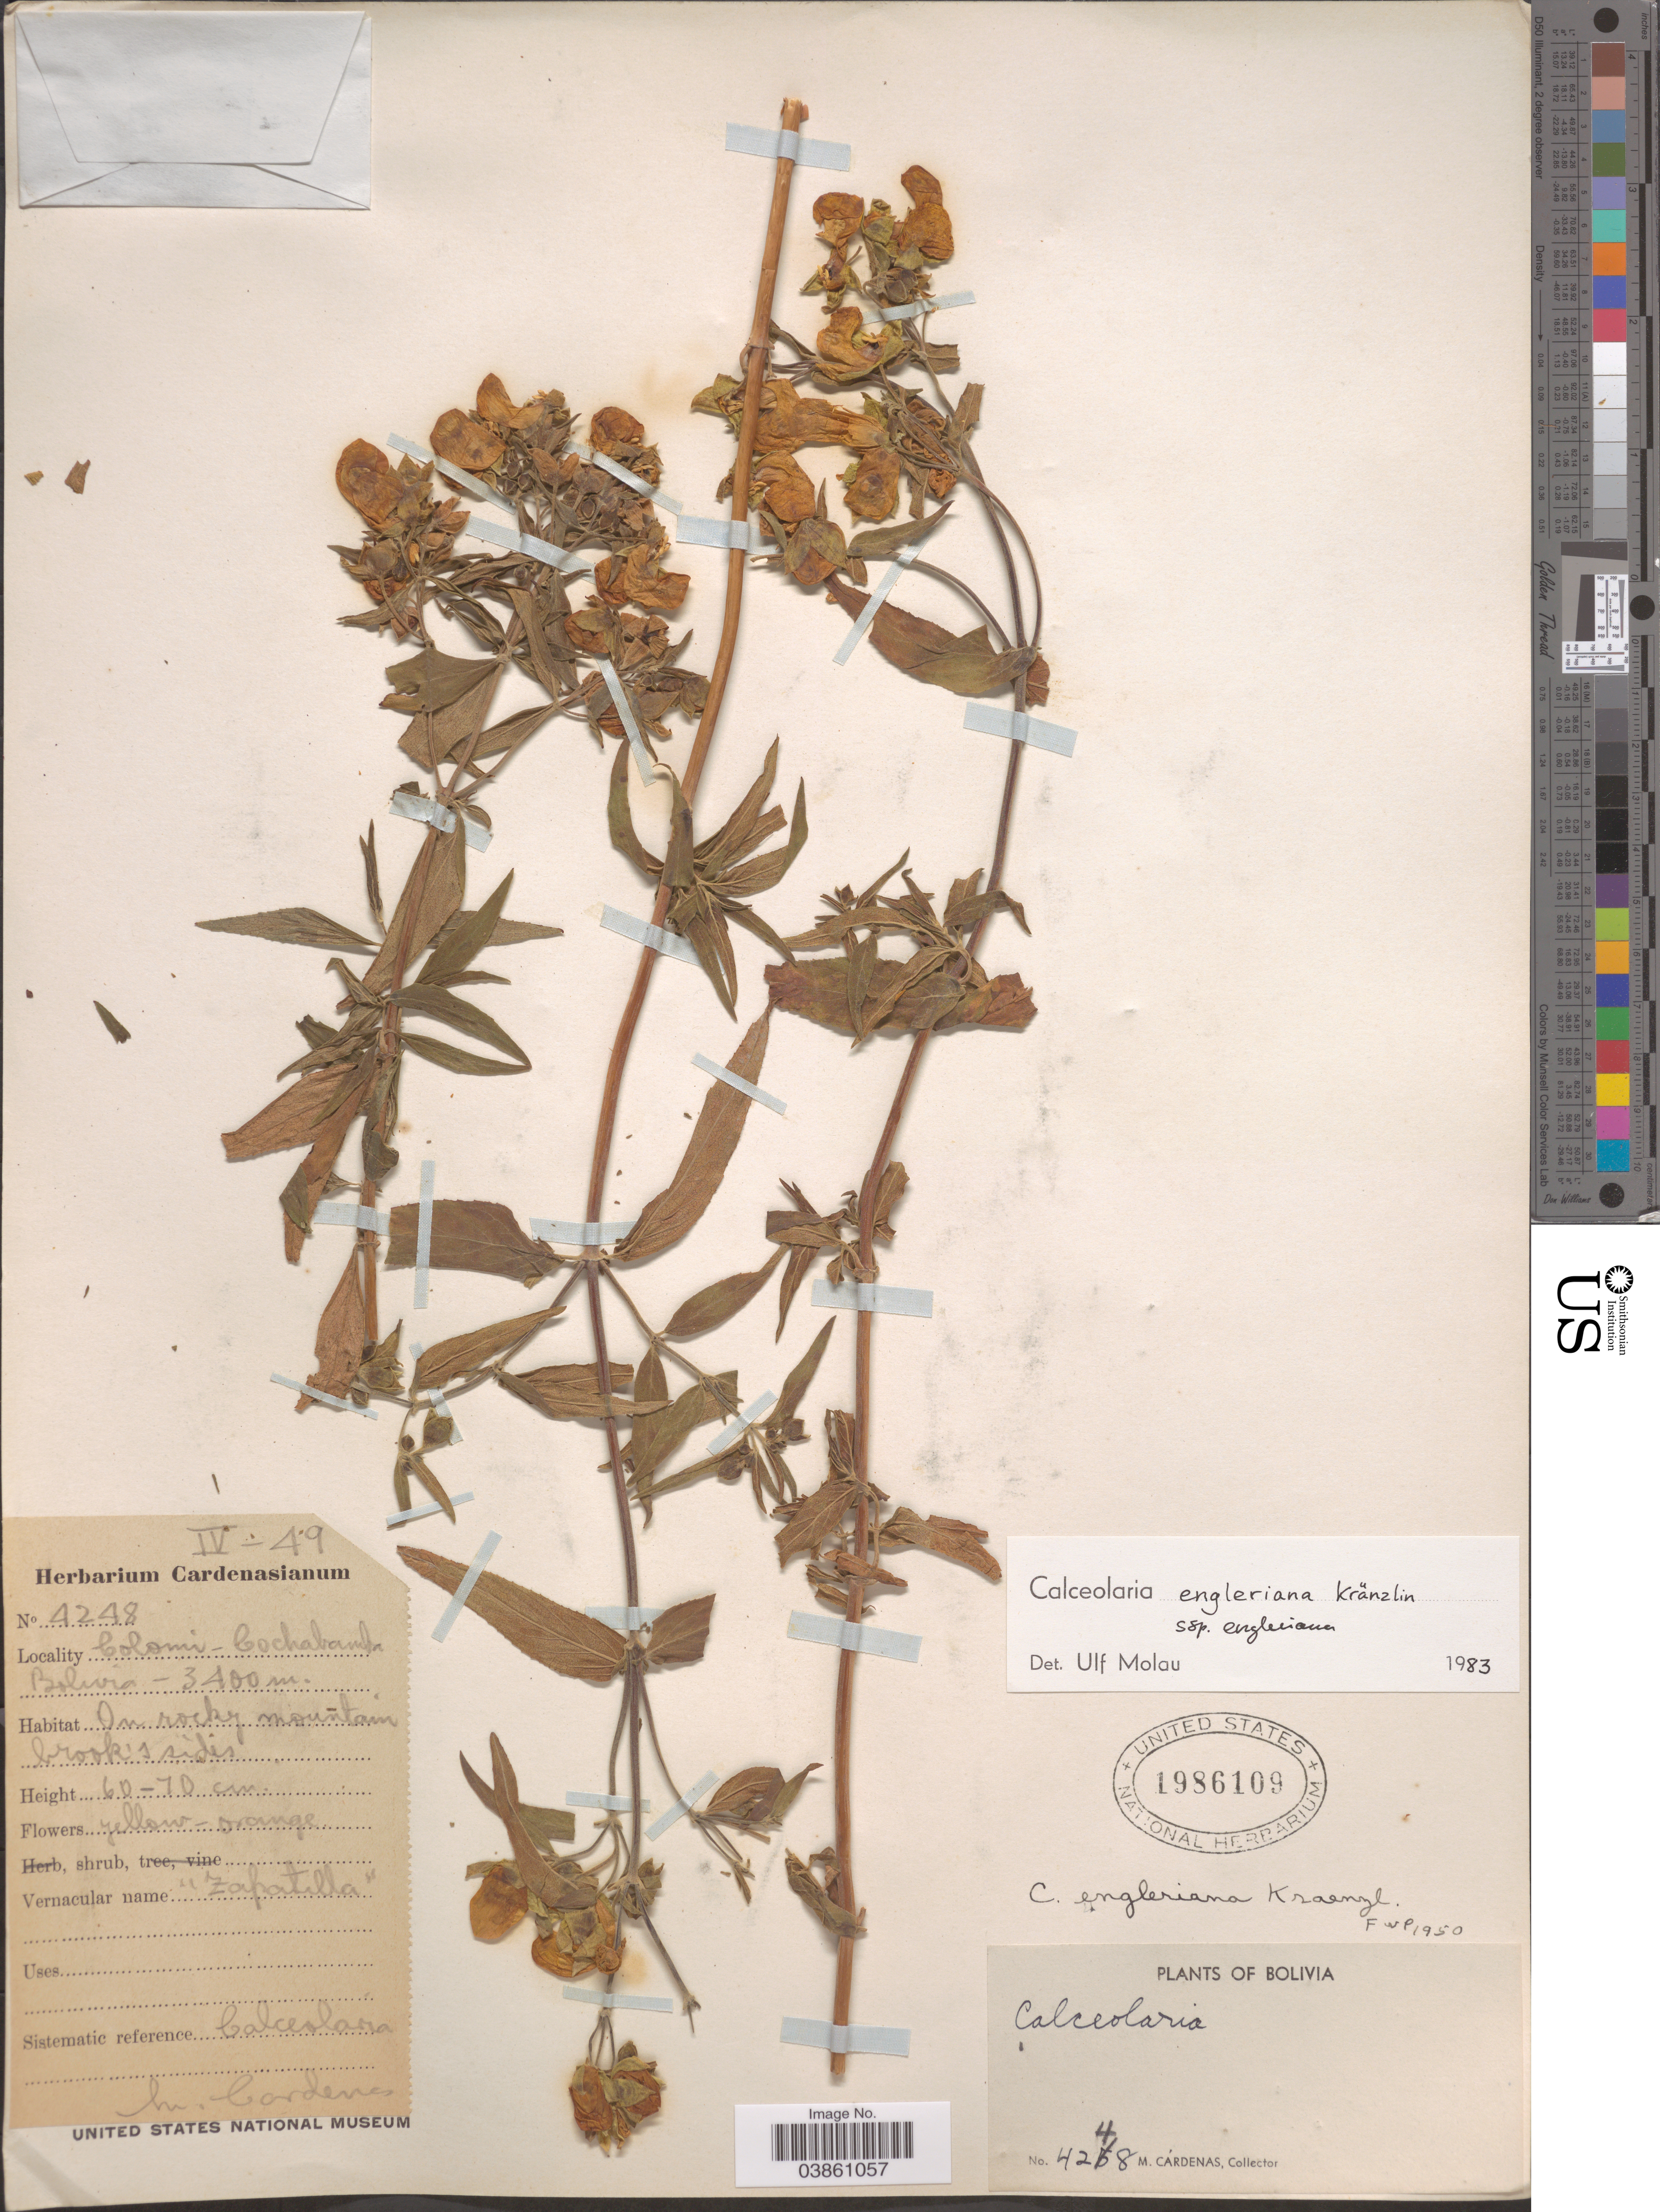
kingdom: Plantae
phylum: Tracheophyta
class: Magnoliopsida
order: Lamiales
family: Calceolariaceae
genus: Calceolaria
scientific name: Calceolaria engleriana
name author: Kraenzl.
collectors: M. Cárdenas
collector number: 4248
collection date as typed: Transcribed d/m/y: /4/49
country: Bolivia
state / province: Cochabamba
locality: Colomi.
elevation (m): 3400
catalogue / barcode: US 1986109